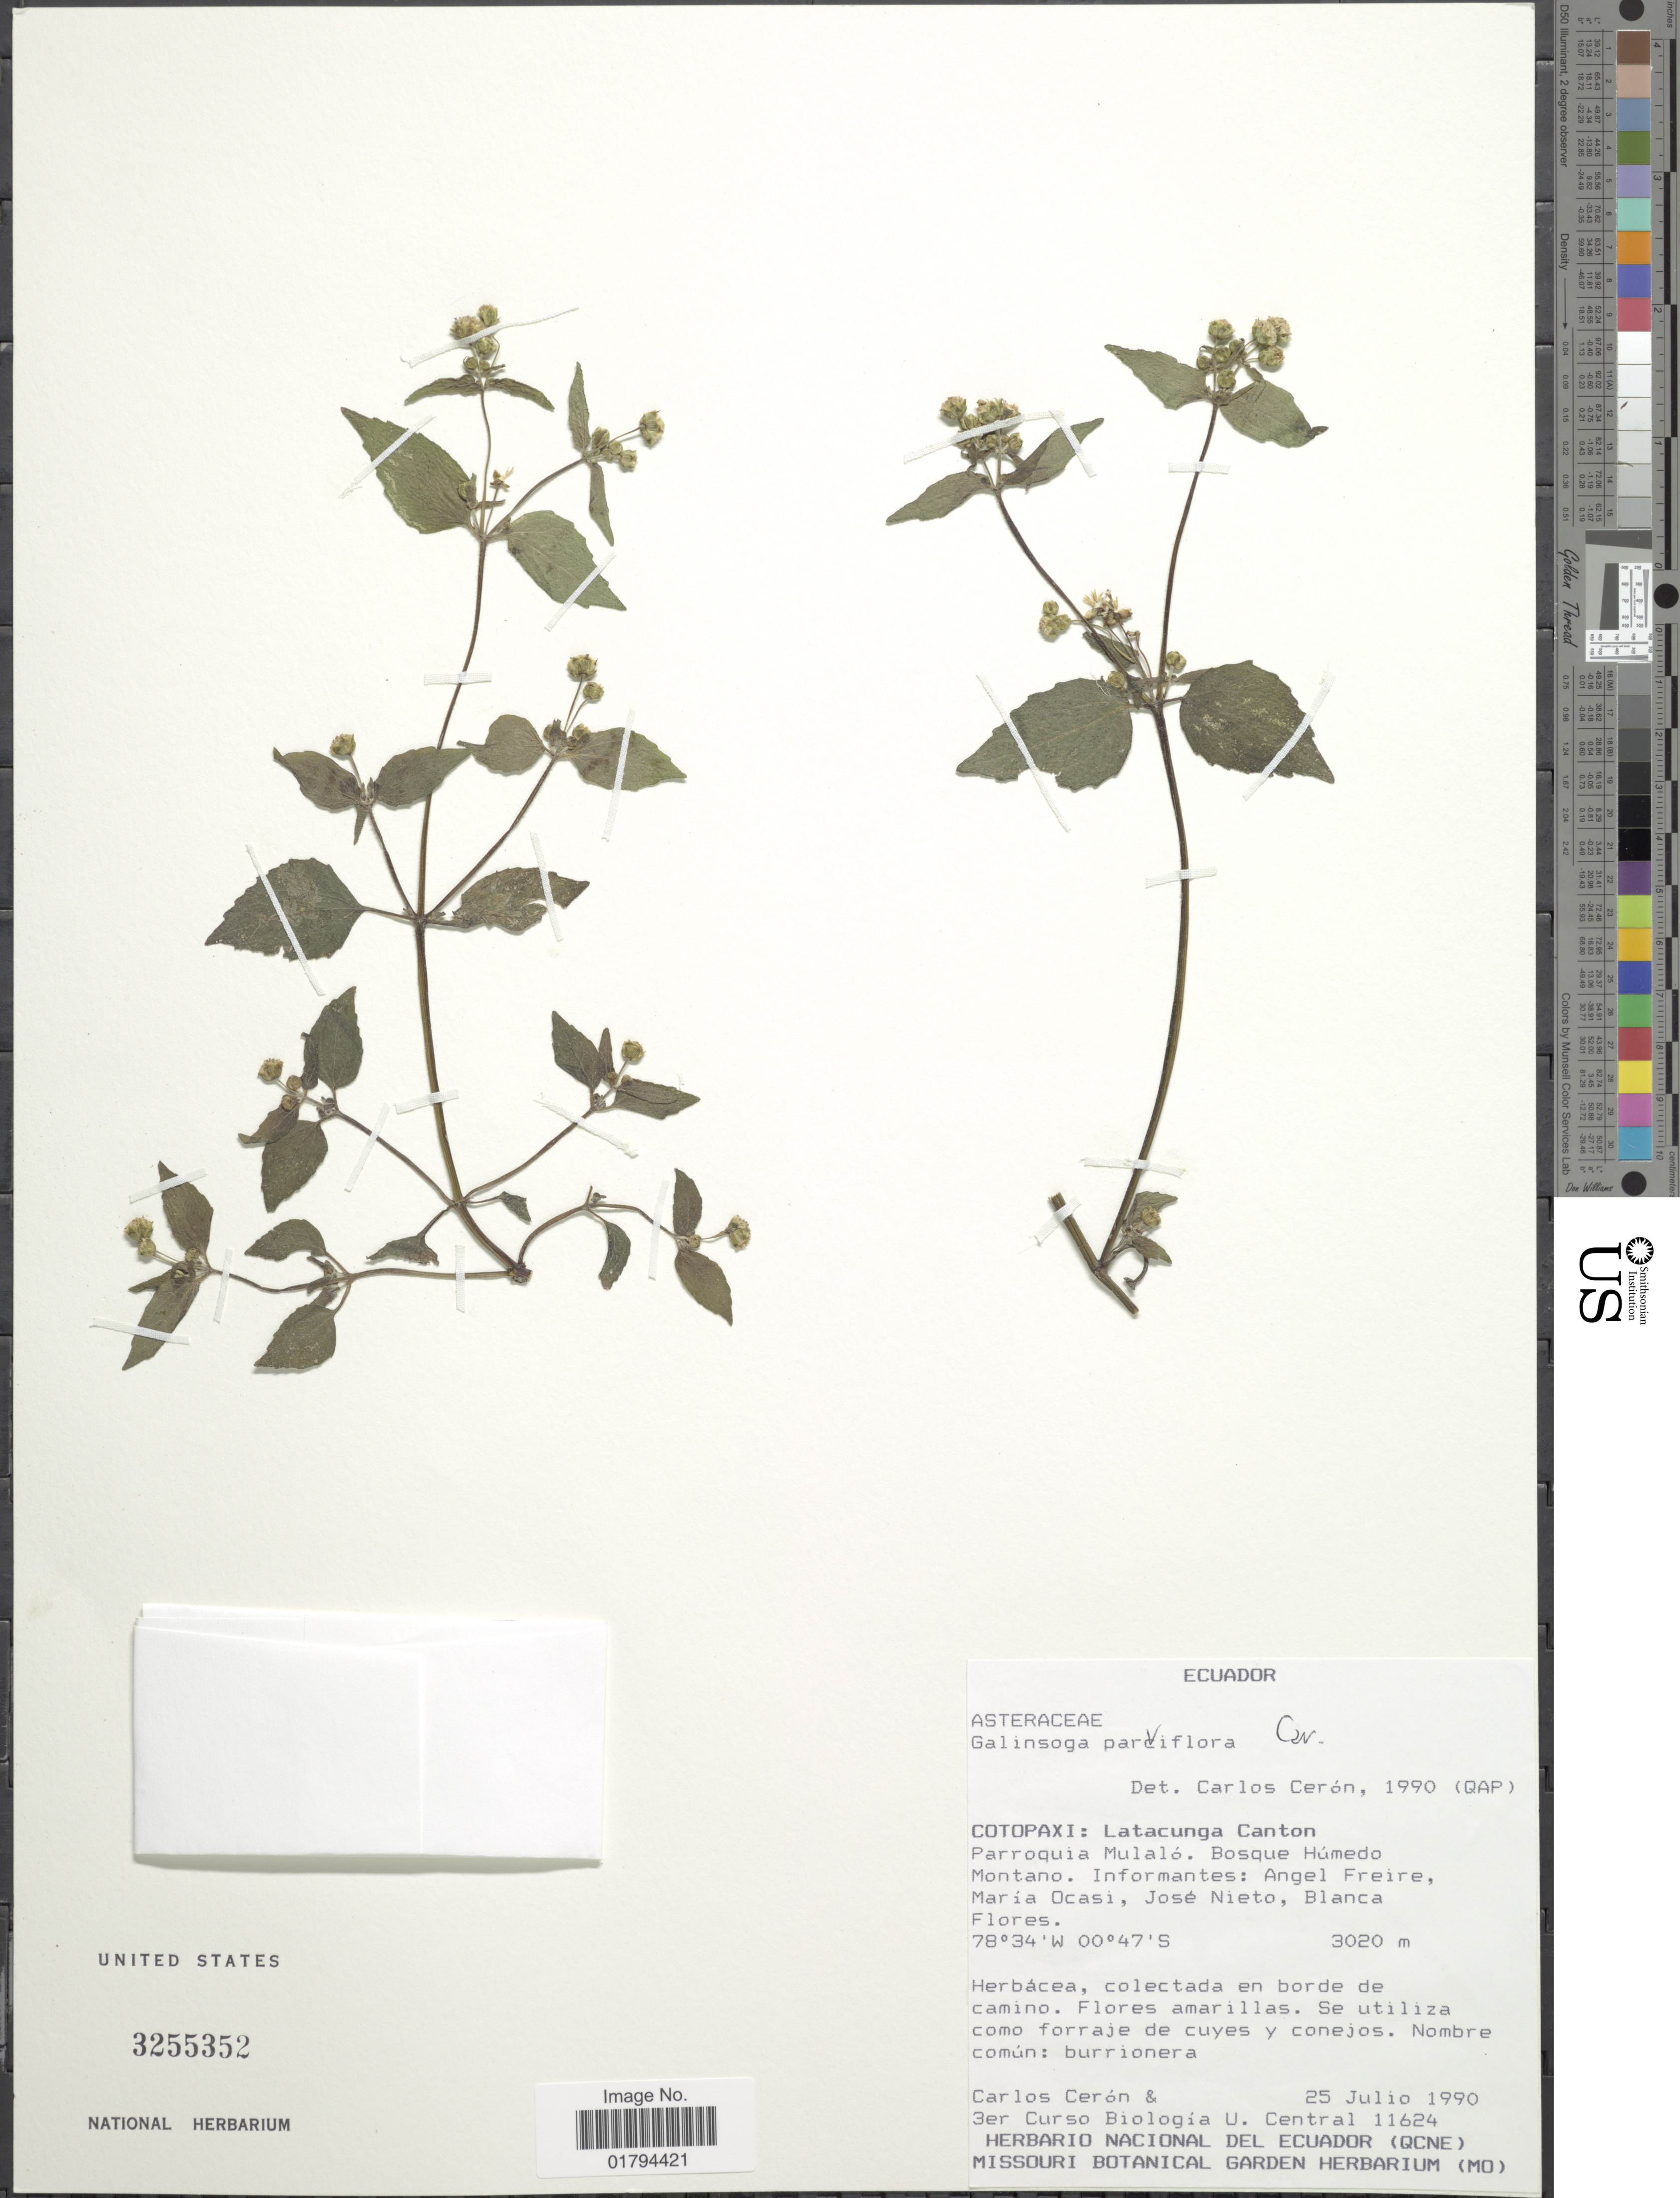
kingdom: Plantae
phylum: Tracheophyta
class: Magnoliopsida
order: Asterales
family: Asteraceae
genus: Galinsoga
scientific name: Galinsoga parviflora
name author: Cav.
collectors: C. E. Cerón M. & 3er Curso Biologia U.C.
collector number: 11624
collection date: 1990-07-25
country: Ecuador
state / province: Cotopaxi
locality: Latacunga Canton, Parroquia Mulalo, Bosque Humedo Montano.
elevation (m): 3020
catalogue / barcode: US 3255352